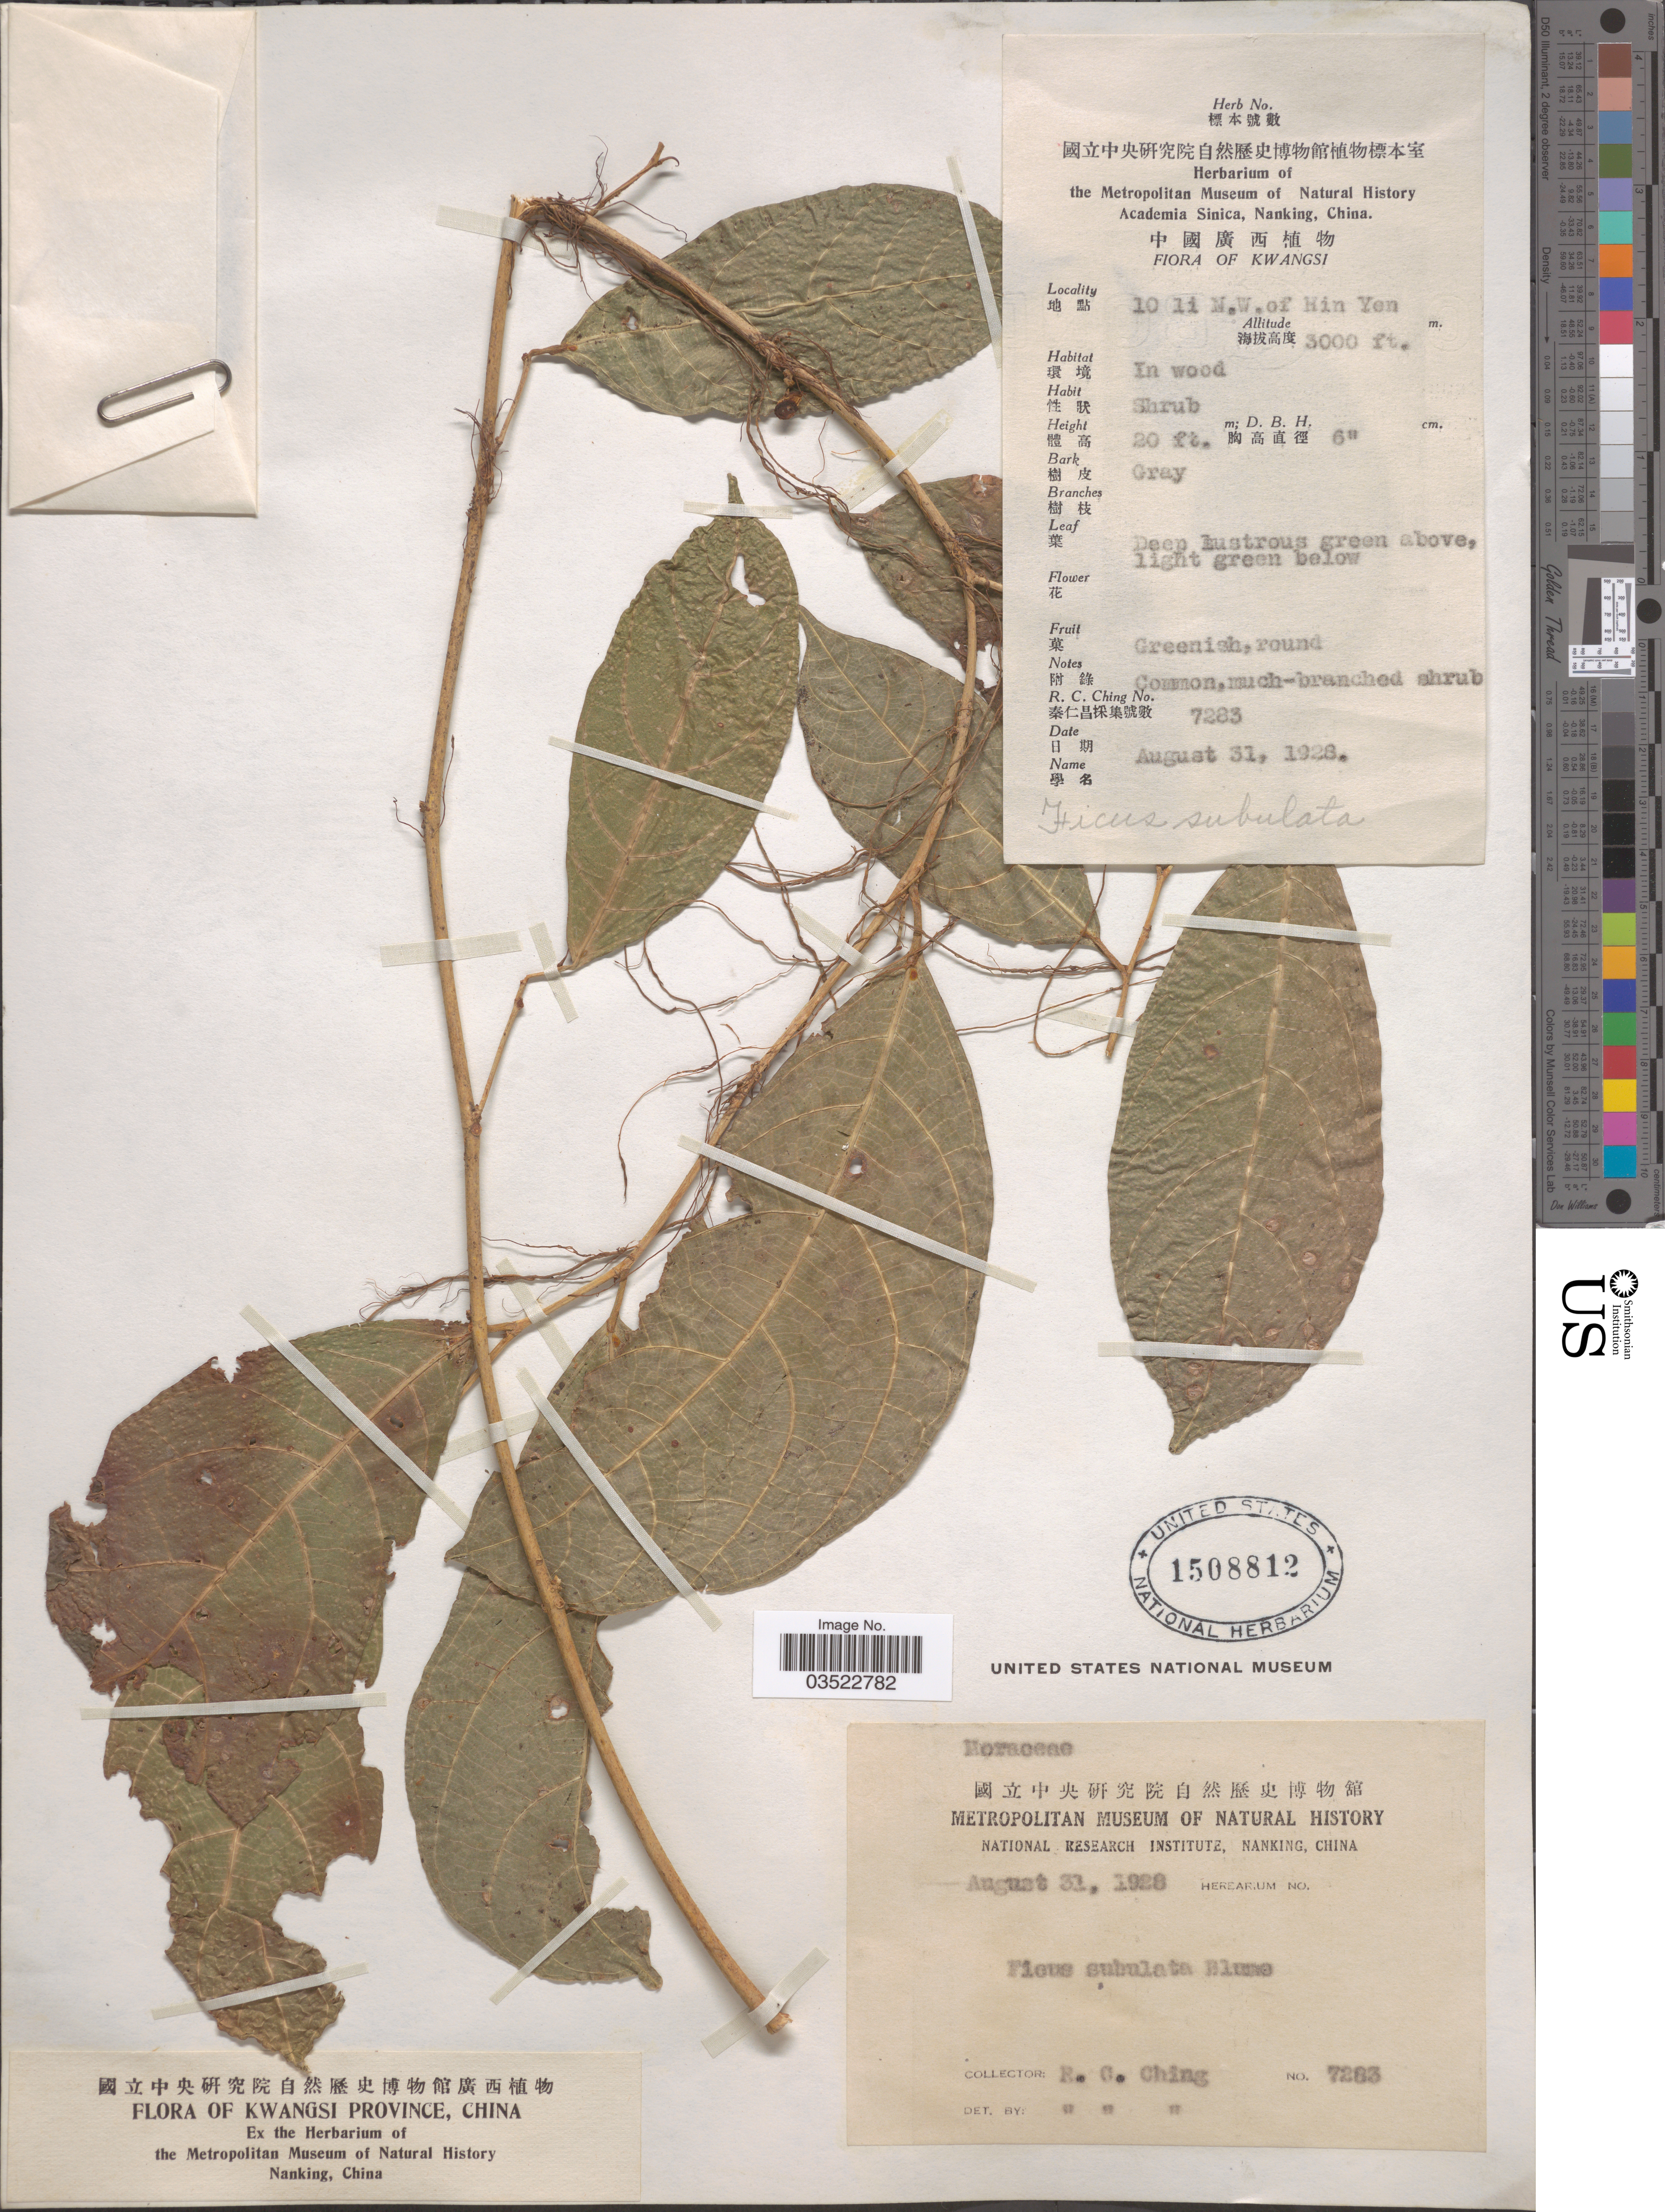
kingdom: Plantae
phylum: Tracheophyta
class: Magnoliopsida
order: Rosales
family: Moraceae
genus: Ficus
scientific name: Ficus subulata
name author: Blume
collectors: R. C. Ching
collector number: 7283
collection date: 1928-08-31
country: China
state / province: Guangxi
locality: Kwangsi Province. 10 li N.W. of Hin Yen.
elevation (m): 914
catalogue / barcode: US 1508812